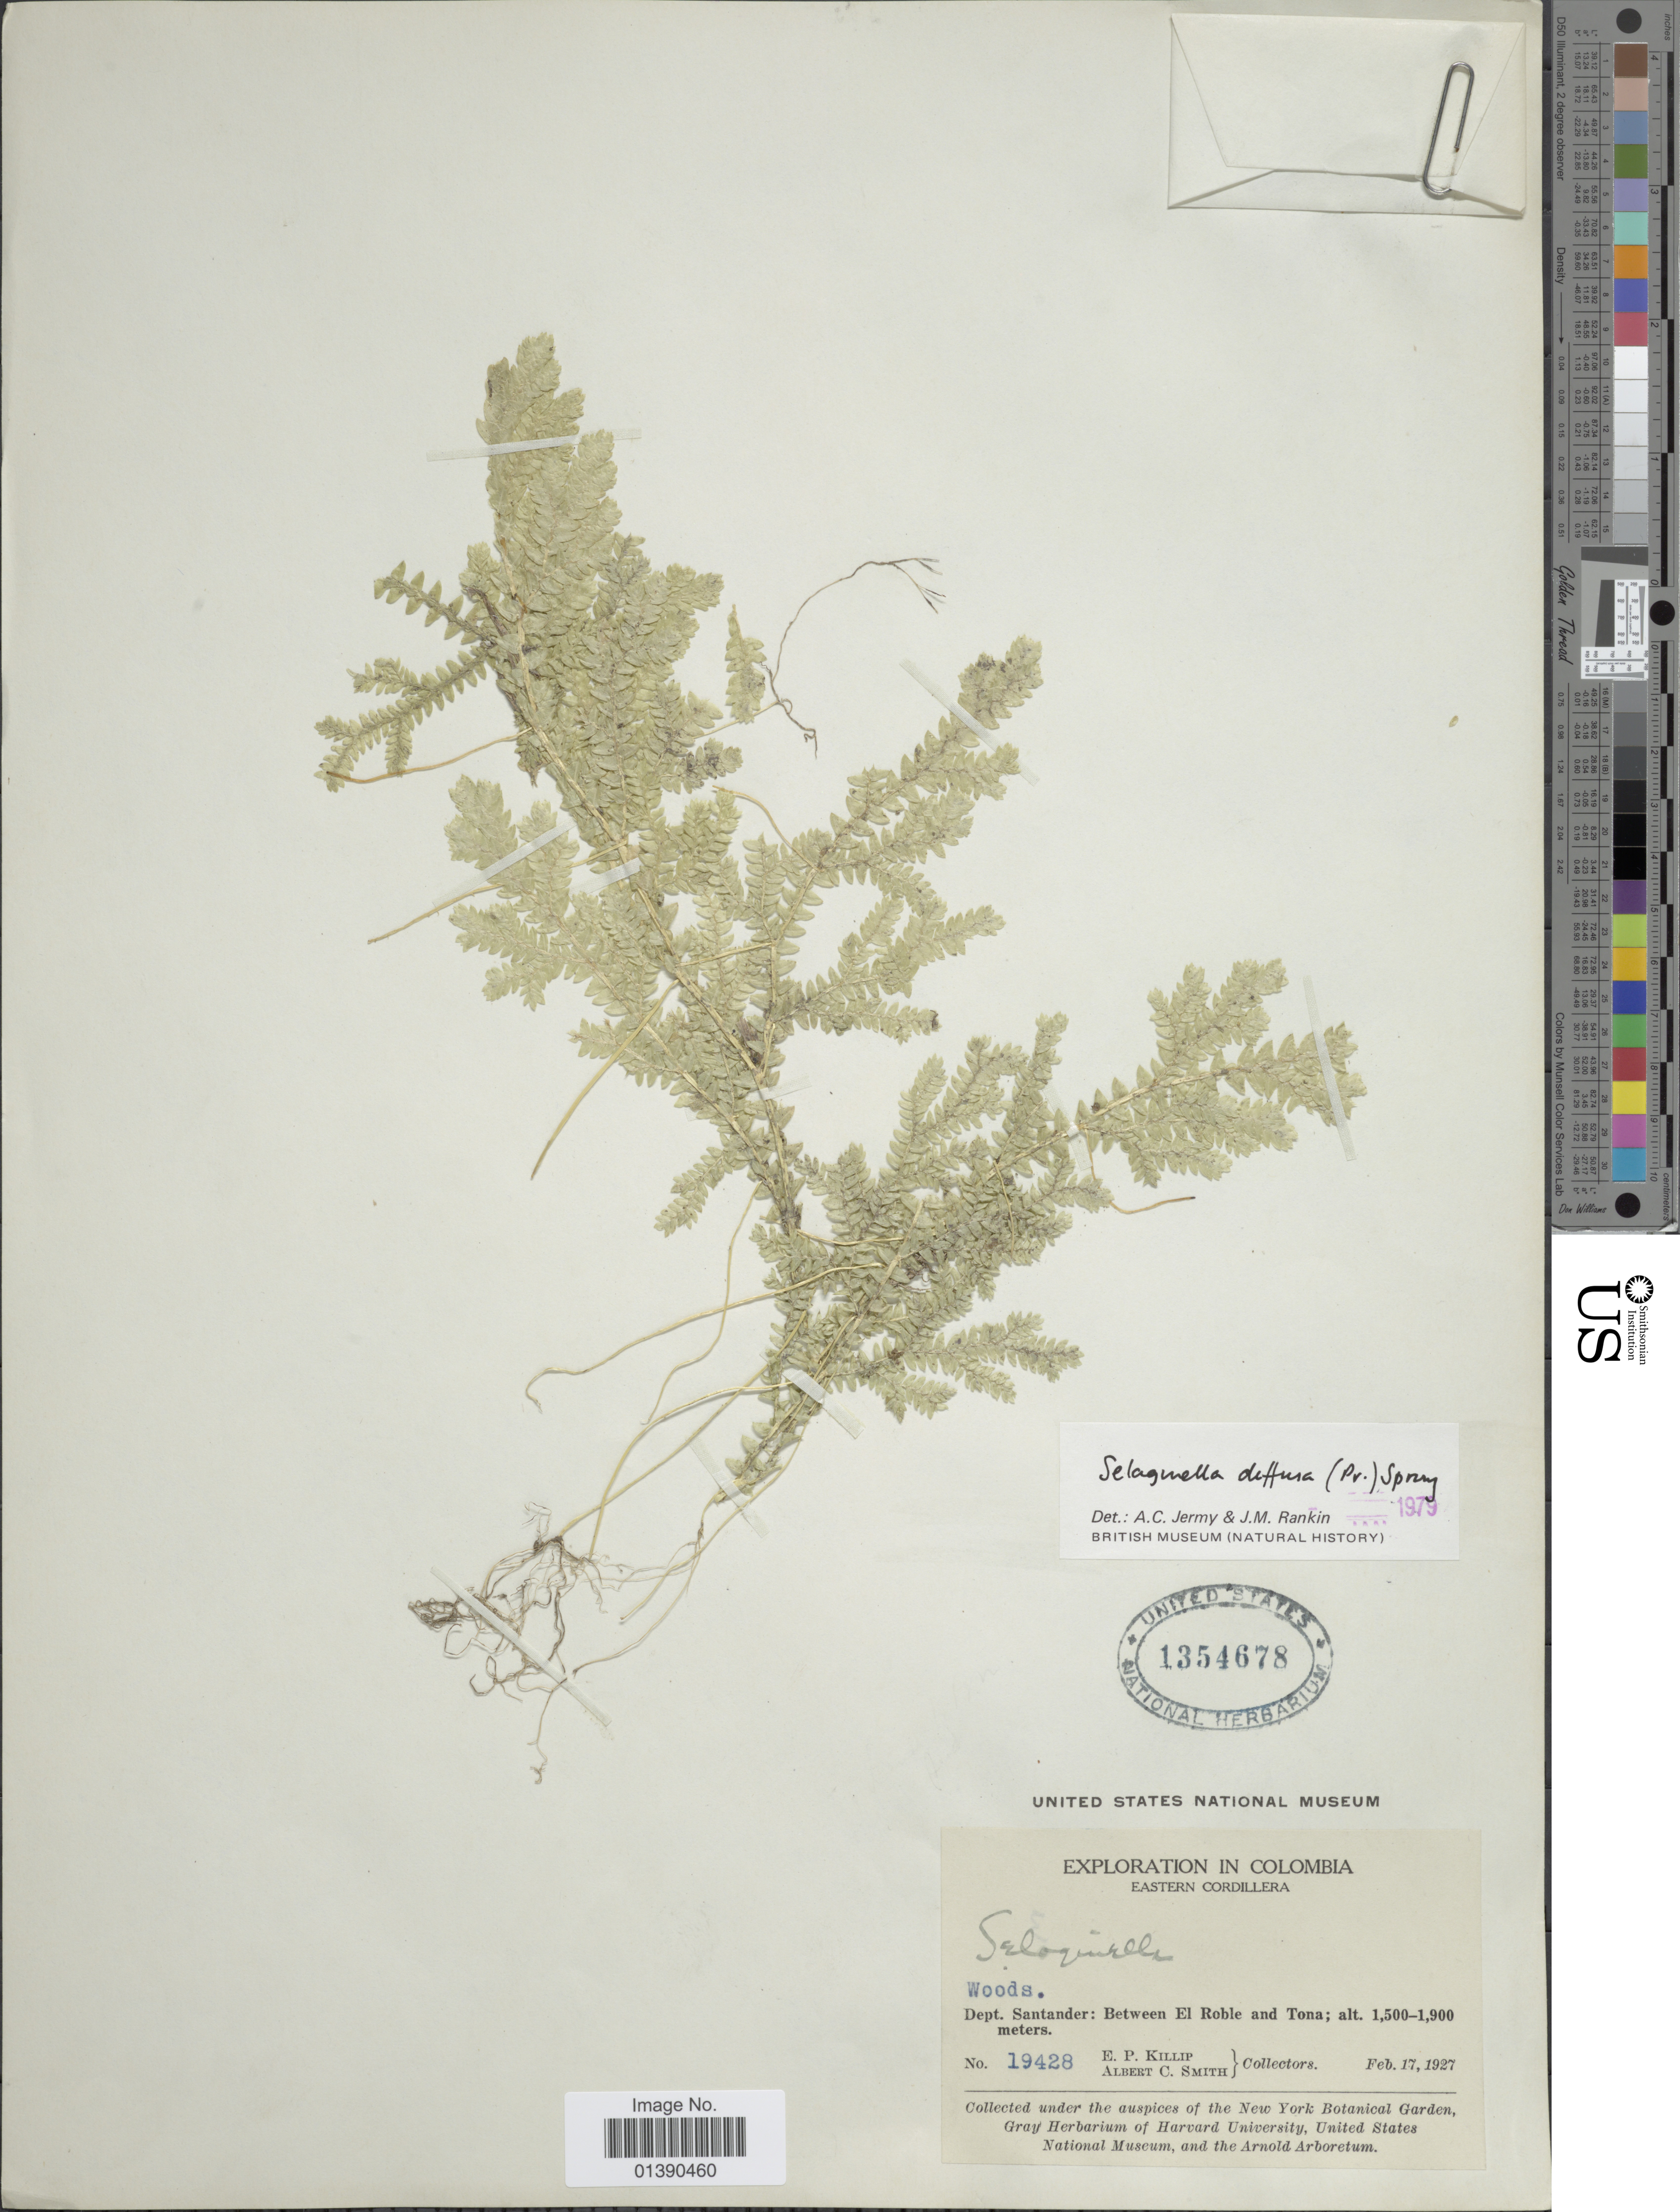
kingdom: Plantae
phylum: Tracheophyta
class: Lycopodiopsida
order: Selaginellales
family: Selaginellaceae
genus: Selaginella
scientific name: Selaginella diffusa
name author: (C. Presl) Spring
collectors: E. P. Killip & A. C. Smith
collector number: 19428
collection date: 1927-02-17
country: Colombia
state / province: Santander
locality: Eatern Cordillera, Between El Roble and Tona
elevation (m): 1500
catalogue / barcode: US 1354678